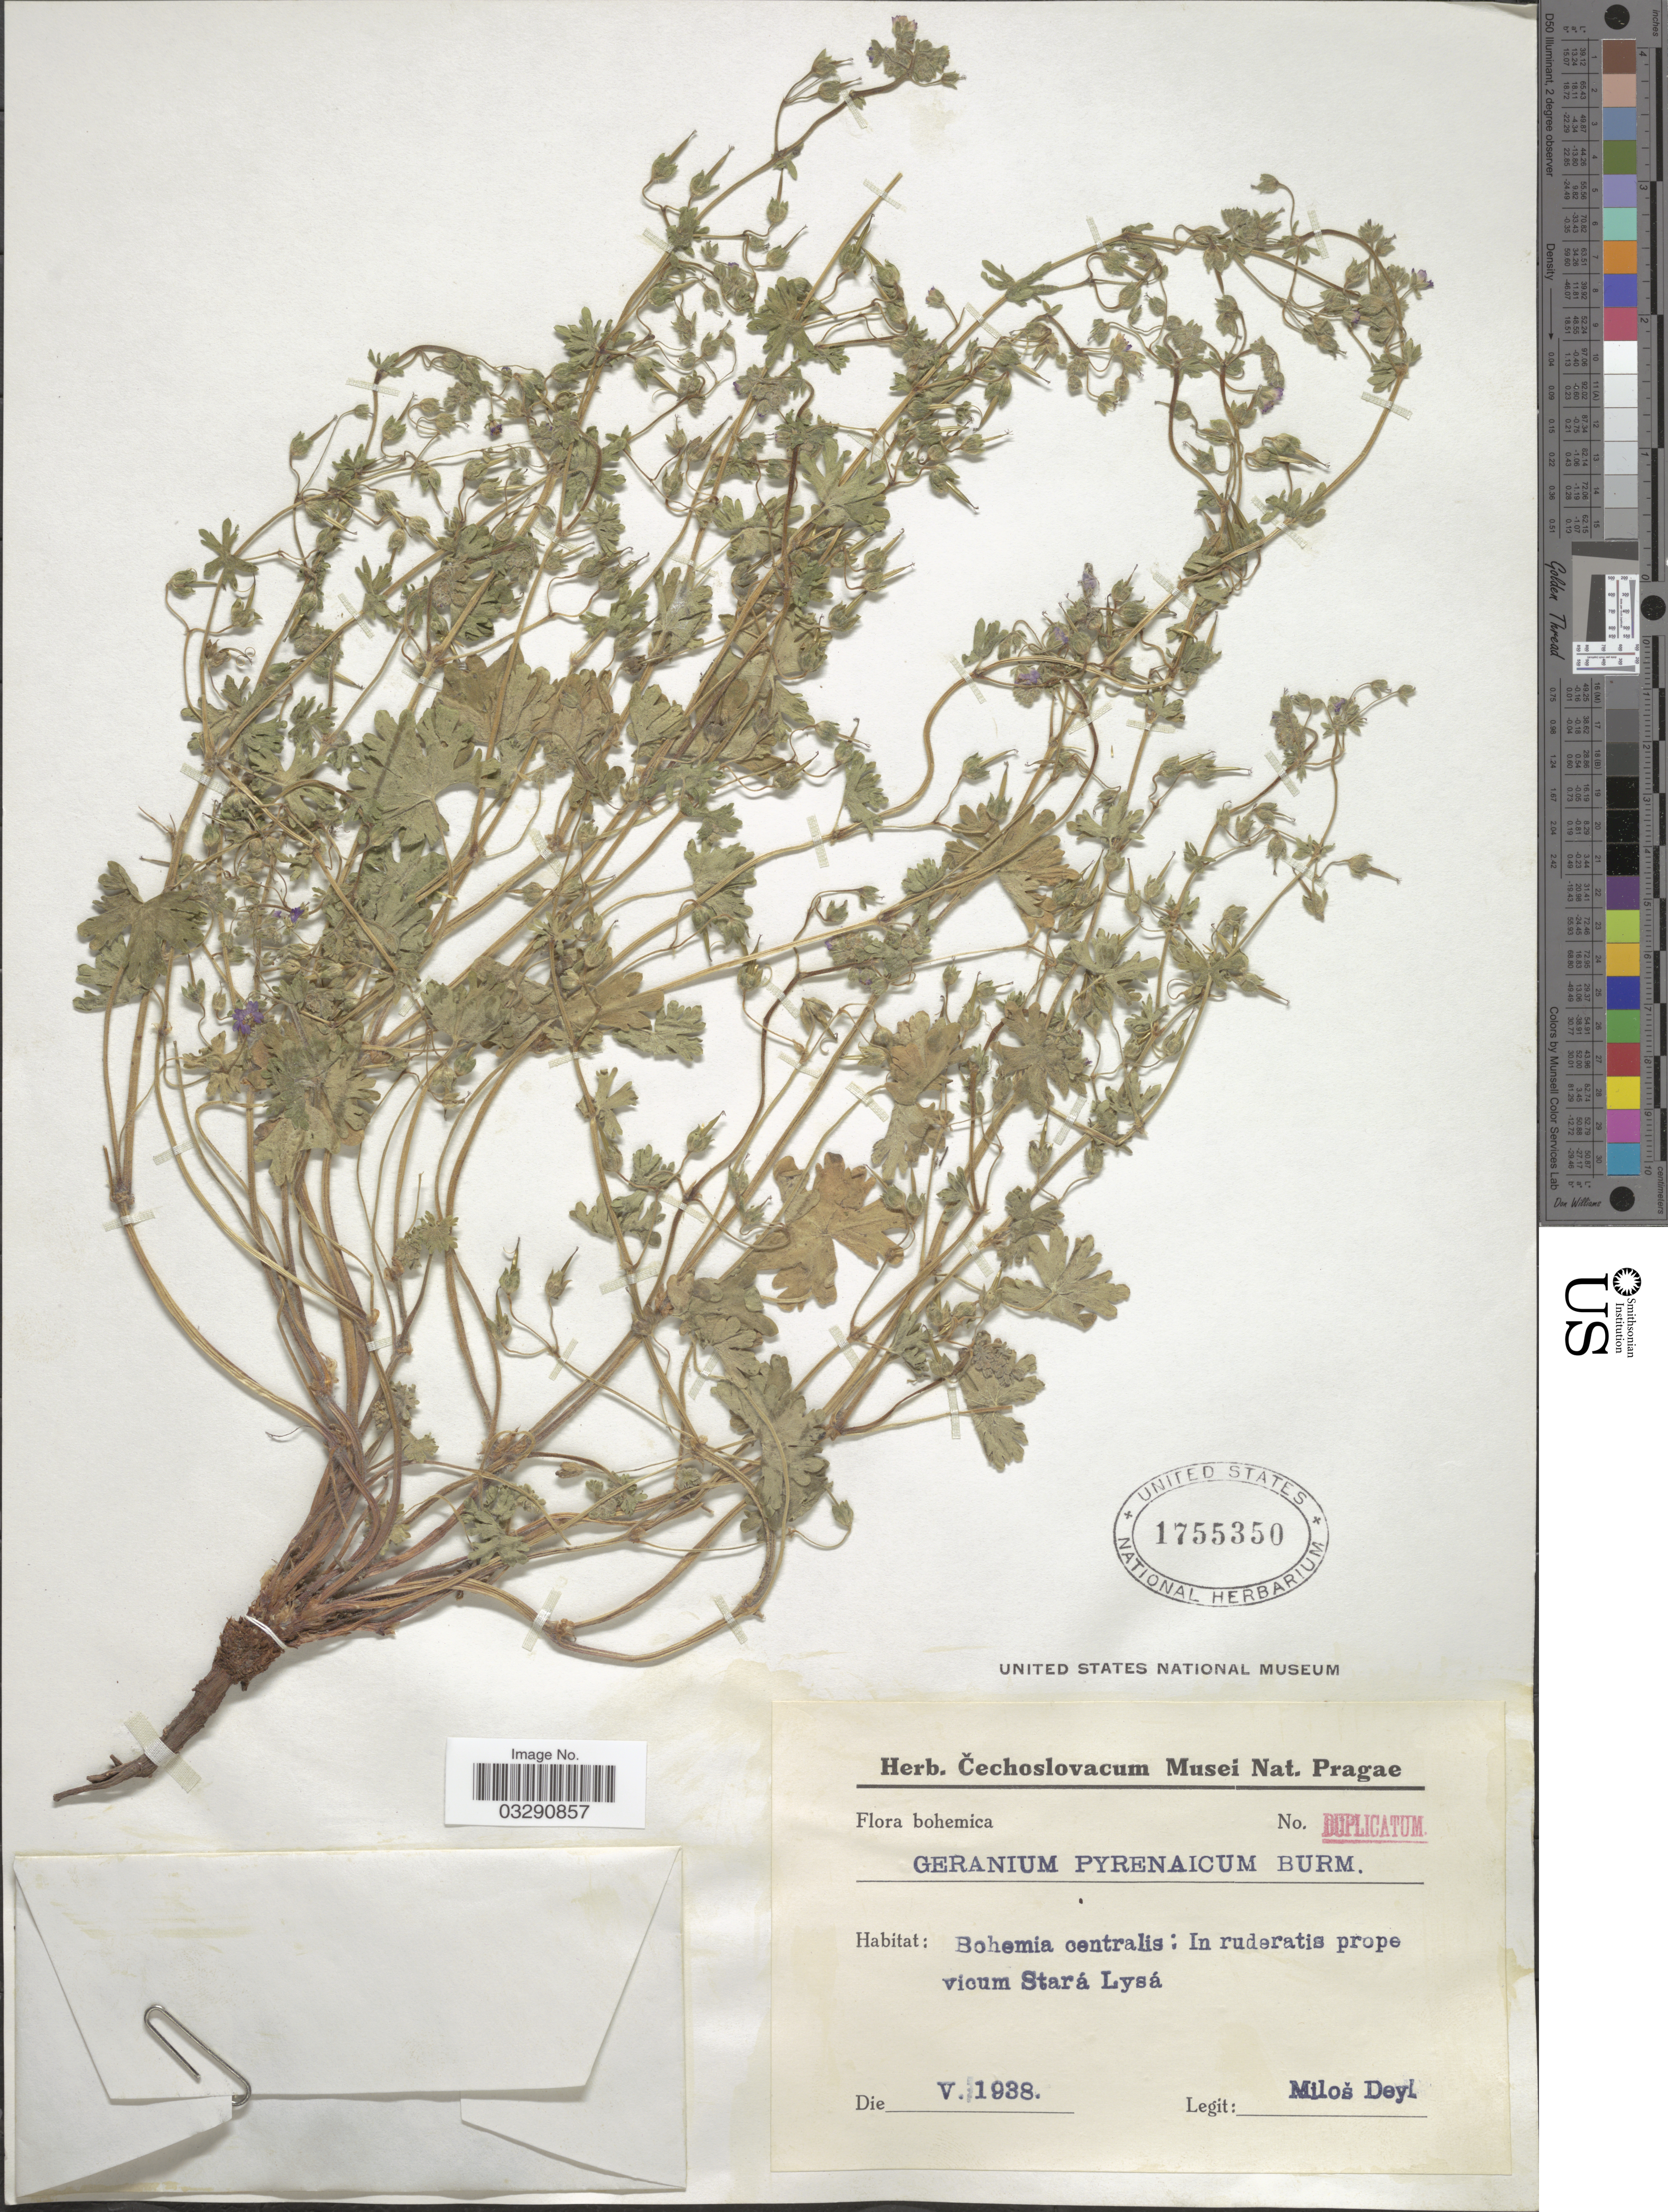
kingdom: Plantae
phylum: Tracheophyta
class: Magnoliopsida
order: Geraniales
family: Geraniaceae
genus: Geranium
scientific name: Geranium pyrenaicum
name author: Burm. f.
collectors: M. Deyl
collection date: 1938-04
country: Czechia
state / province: Central Bohemian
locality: Bohemia centralis: In ruderatis prope vicum Stará Lysá.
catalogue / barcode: US 1755350